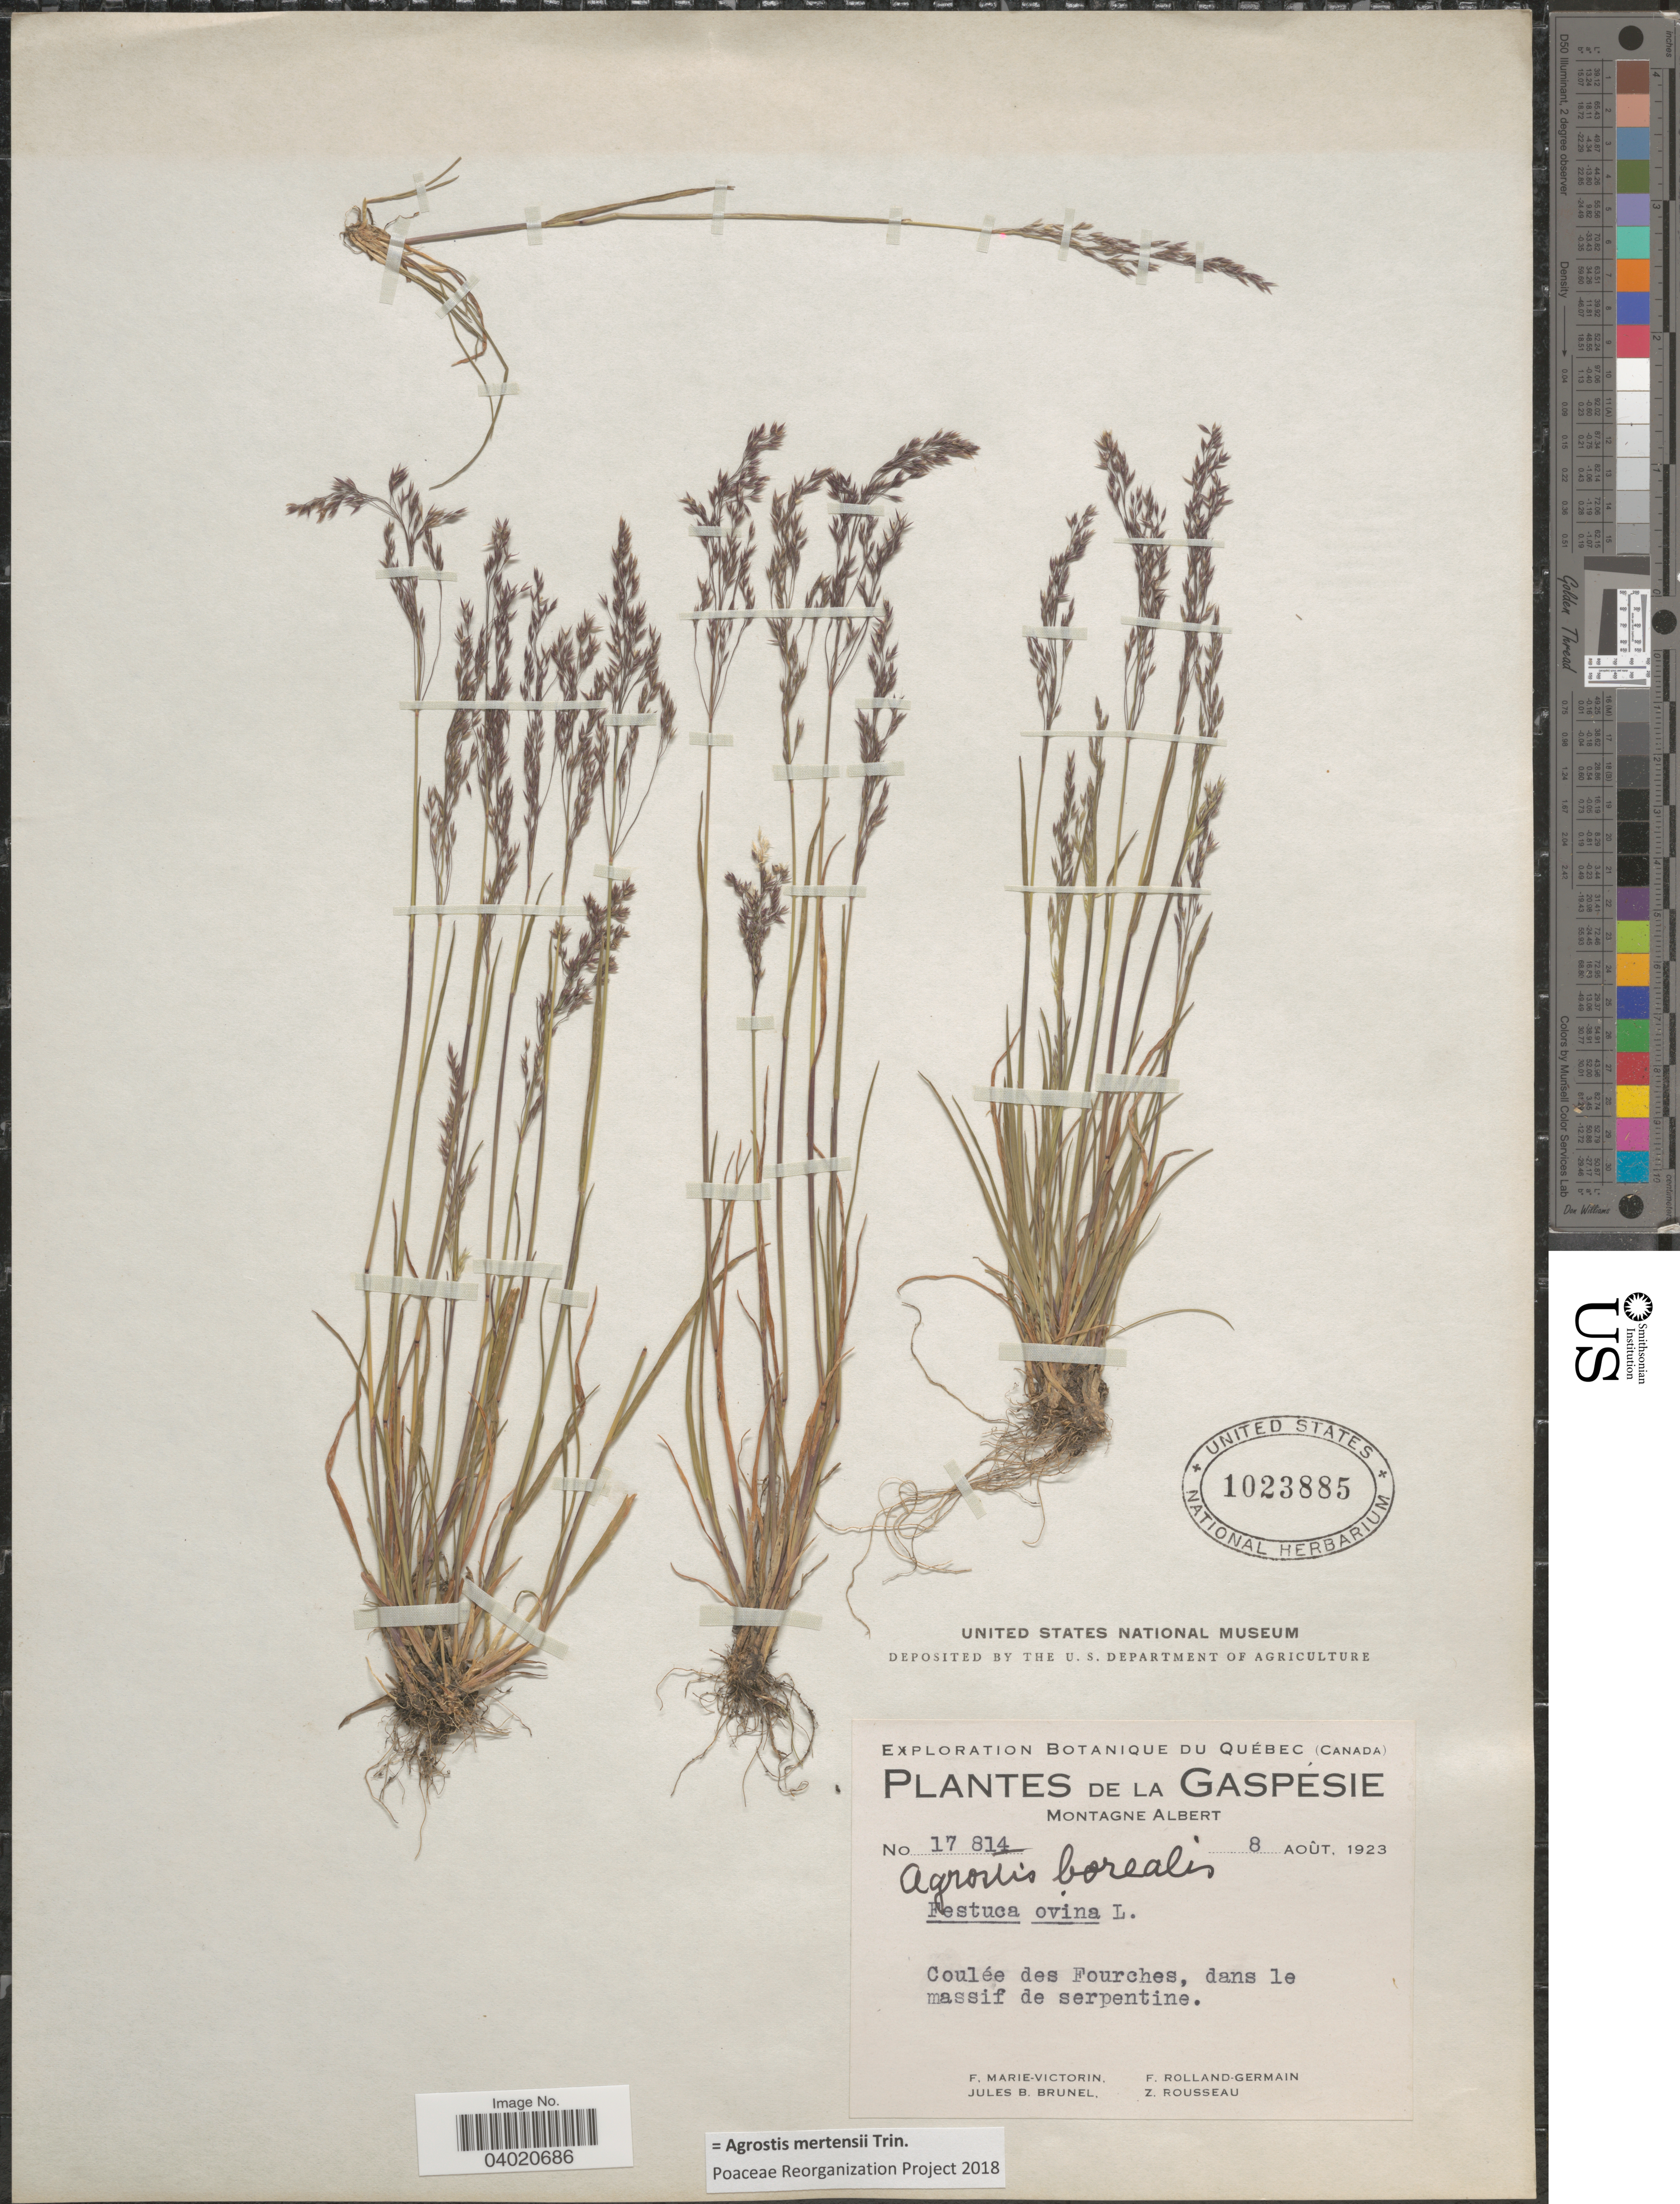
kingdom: Plantae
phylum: Tracheophyta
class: Liliopsida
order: Poales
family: Poaceae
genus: Agrostis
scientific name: Agrostis mertensii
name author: Trin.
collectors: F. Marie-Victorin, J. Brunel, Rolland-Germain & Z. Rousseau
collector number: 17814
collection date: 1923-08-08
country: Canada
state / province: Quebec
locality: La Gaspésie. Montagne Albert. Coulée des Fourches, dans le massif de serpentine.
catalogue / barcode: US 1023885